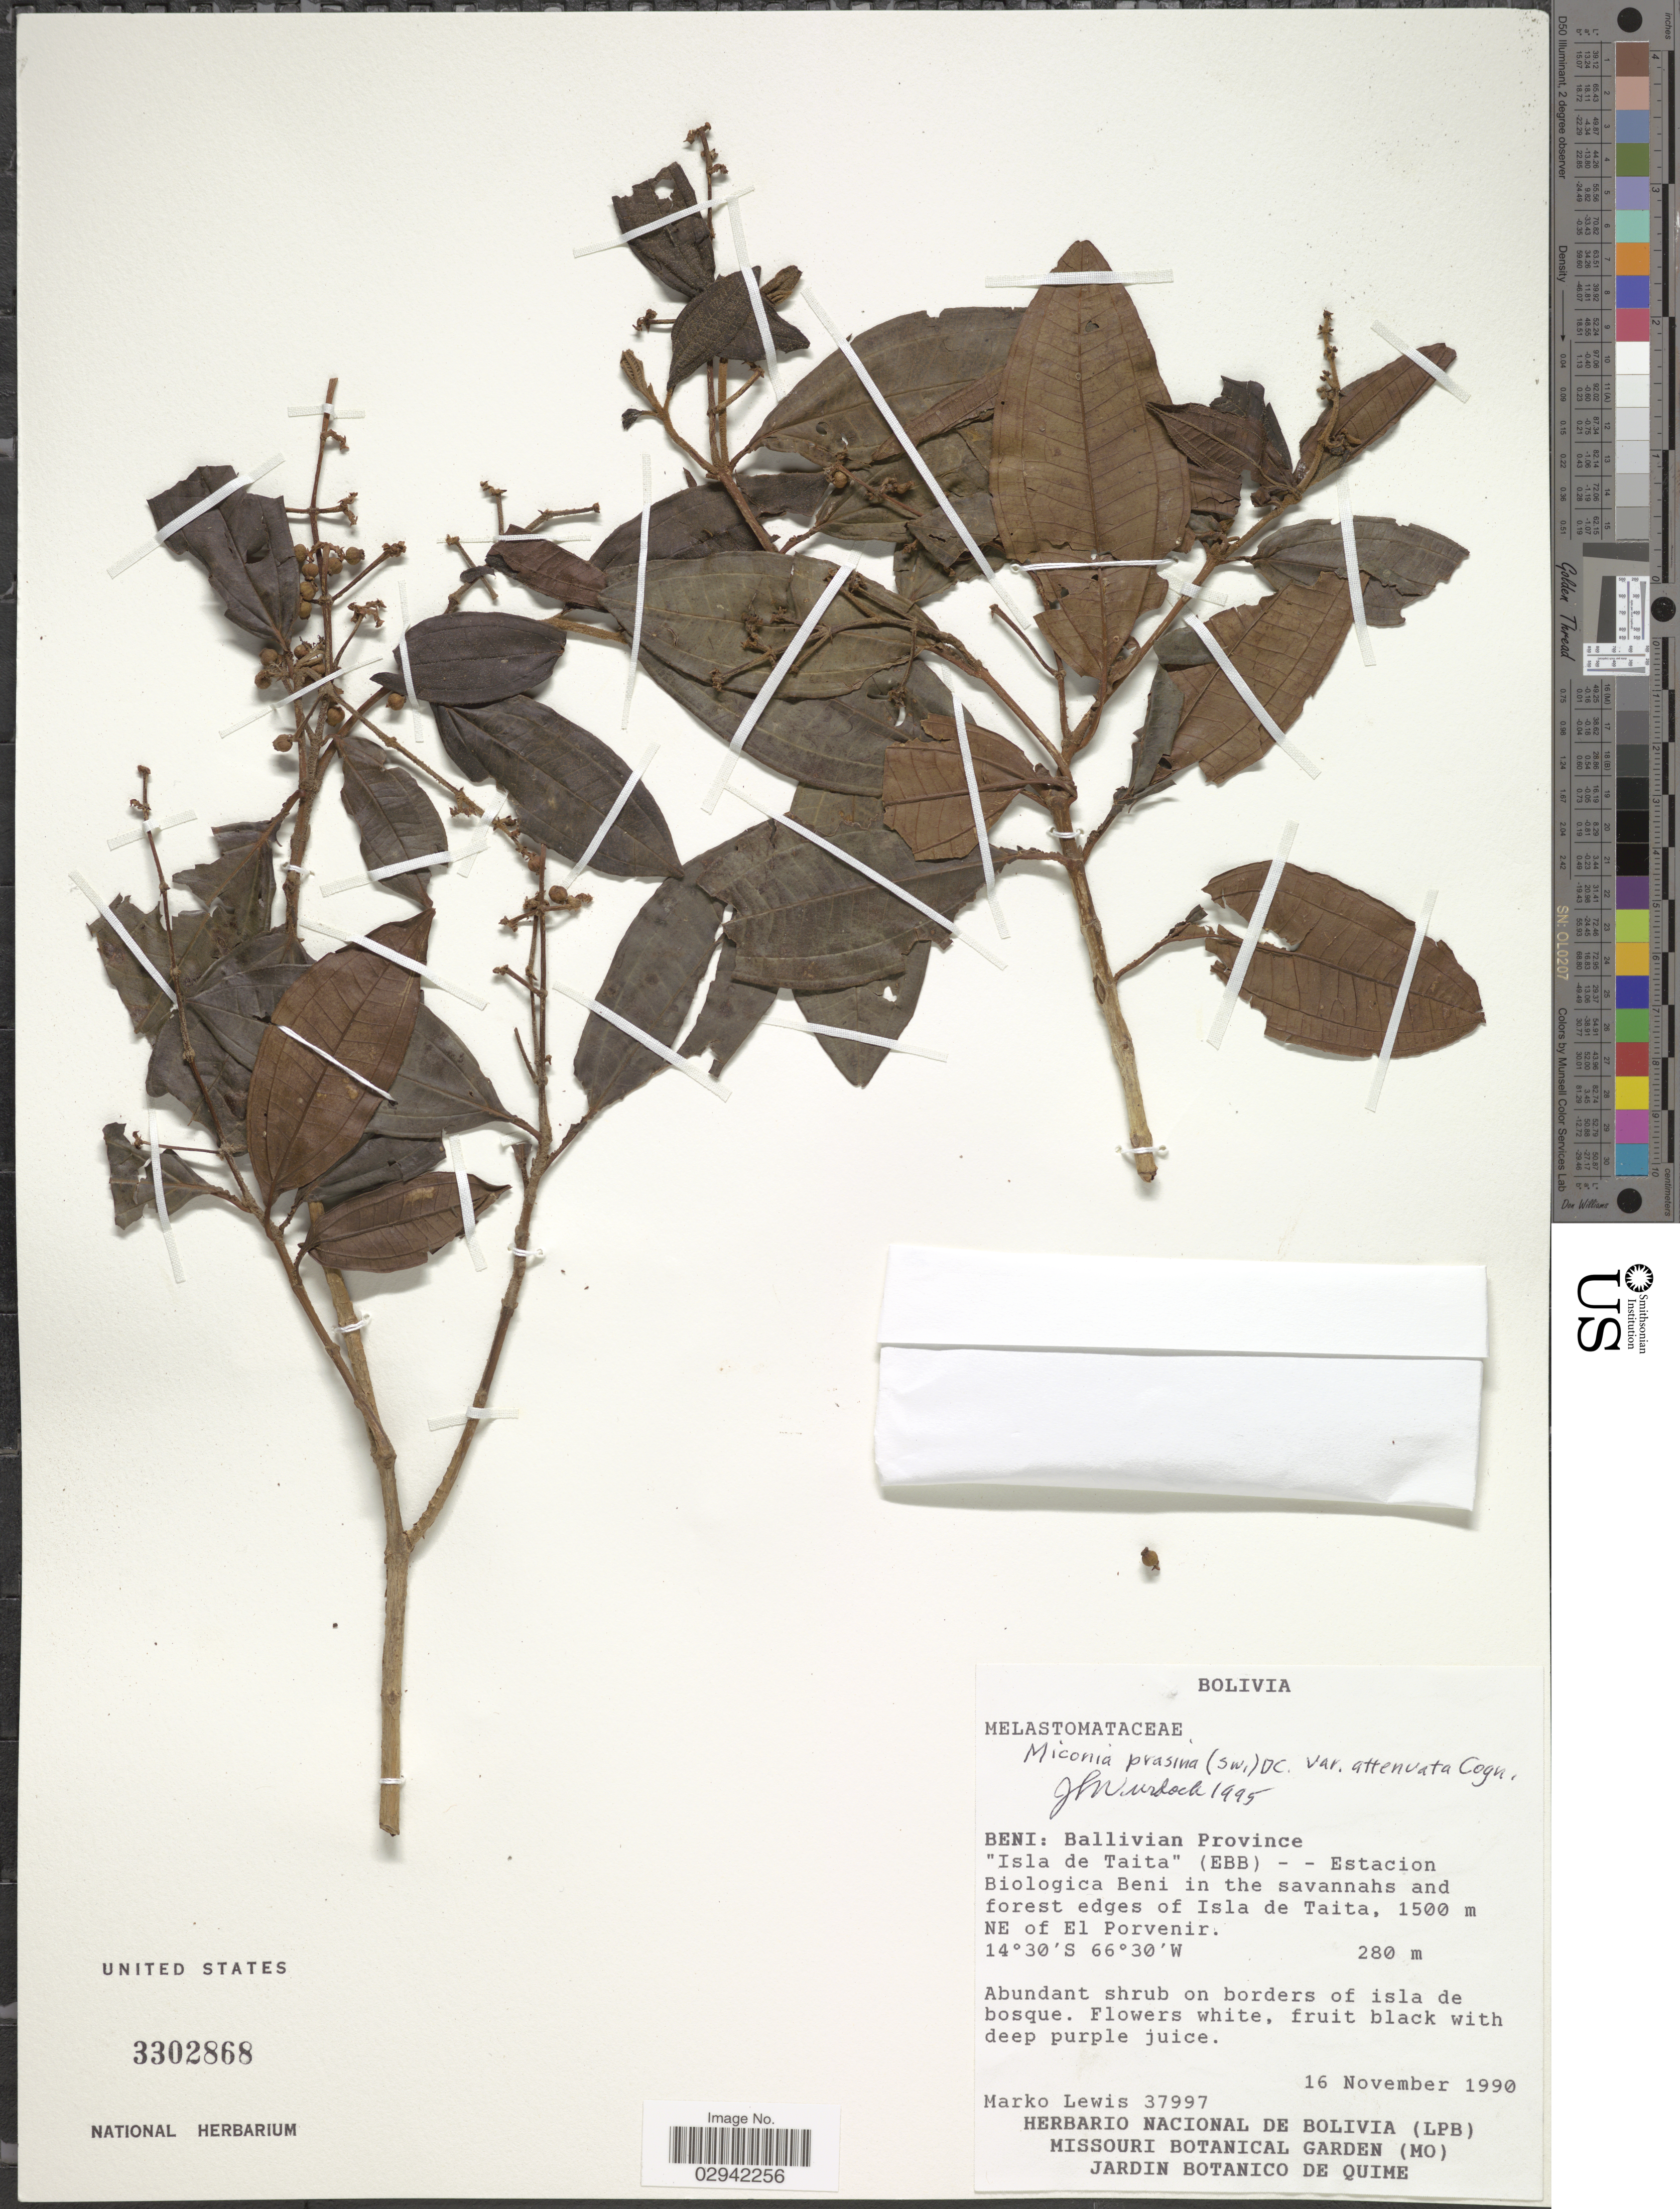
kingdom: Plantae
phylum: Tracheophyta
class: Magnoliopsida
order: Myrtales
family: Melastomataceae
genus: Miconia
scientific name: Miconia prasina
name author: (Sw.) DC.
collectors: M. A. Lewis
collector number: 37997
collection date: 1990-11-16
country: Bolivia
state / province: Beni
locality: Ballivian Province, "Isla de Taita" (EBB) - - Estacion Biologica Beni in the savannahs and forest edges of Isla de Taita, NE of El Porvenir.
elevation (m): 280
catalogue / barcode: US 2202868